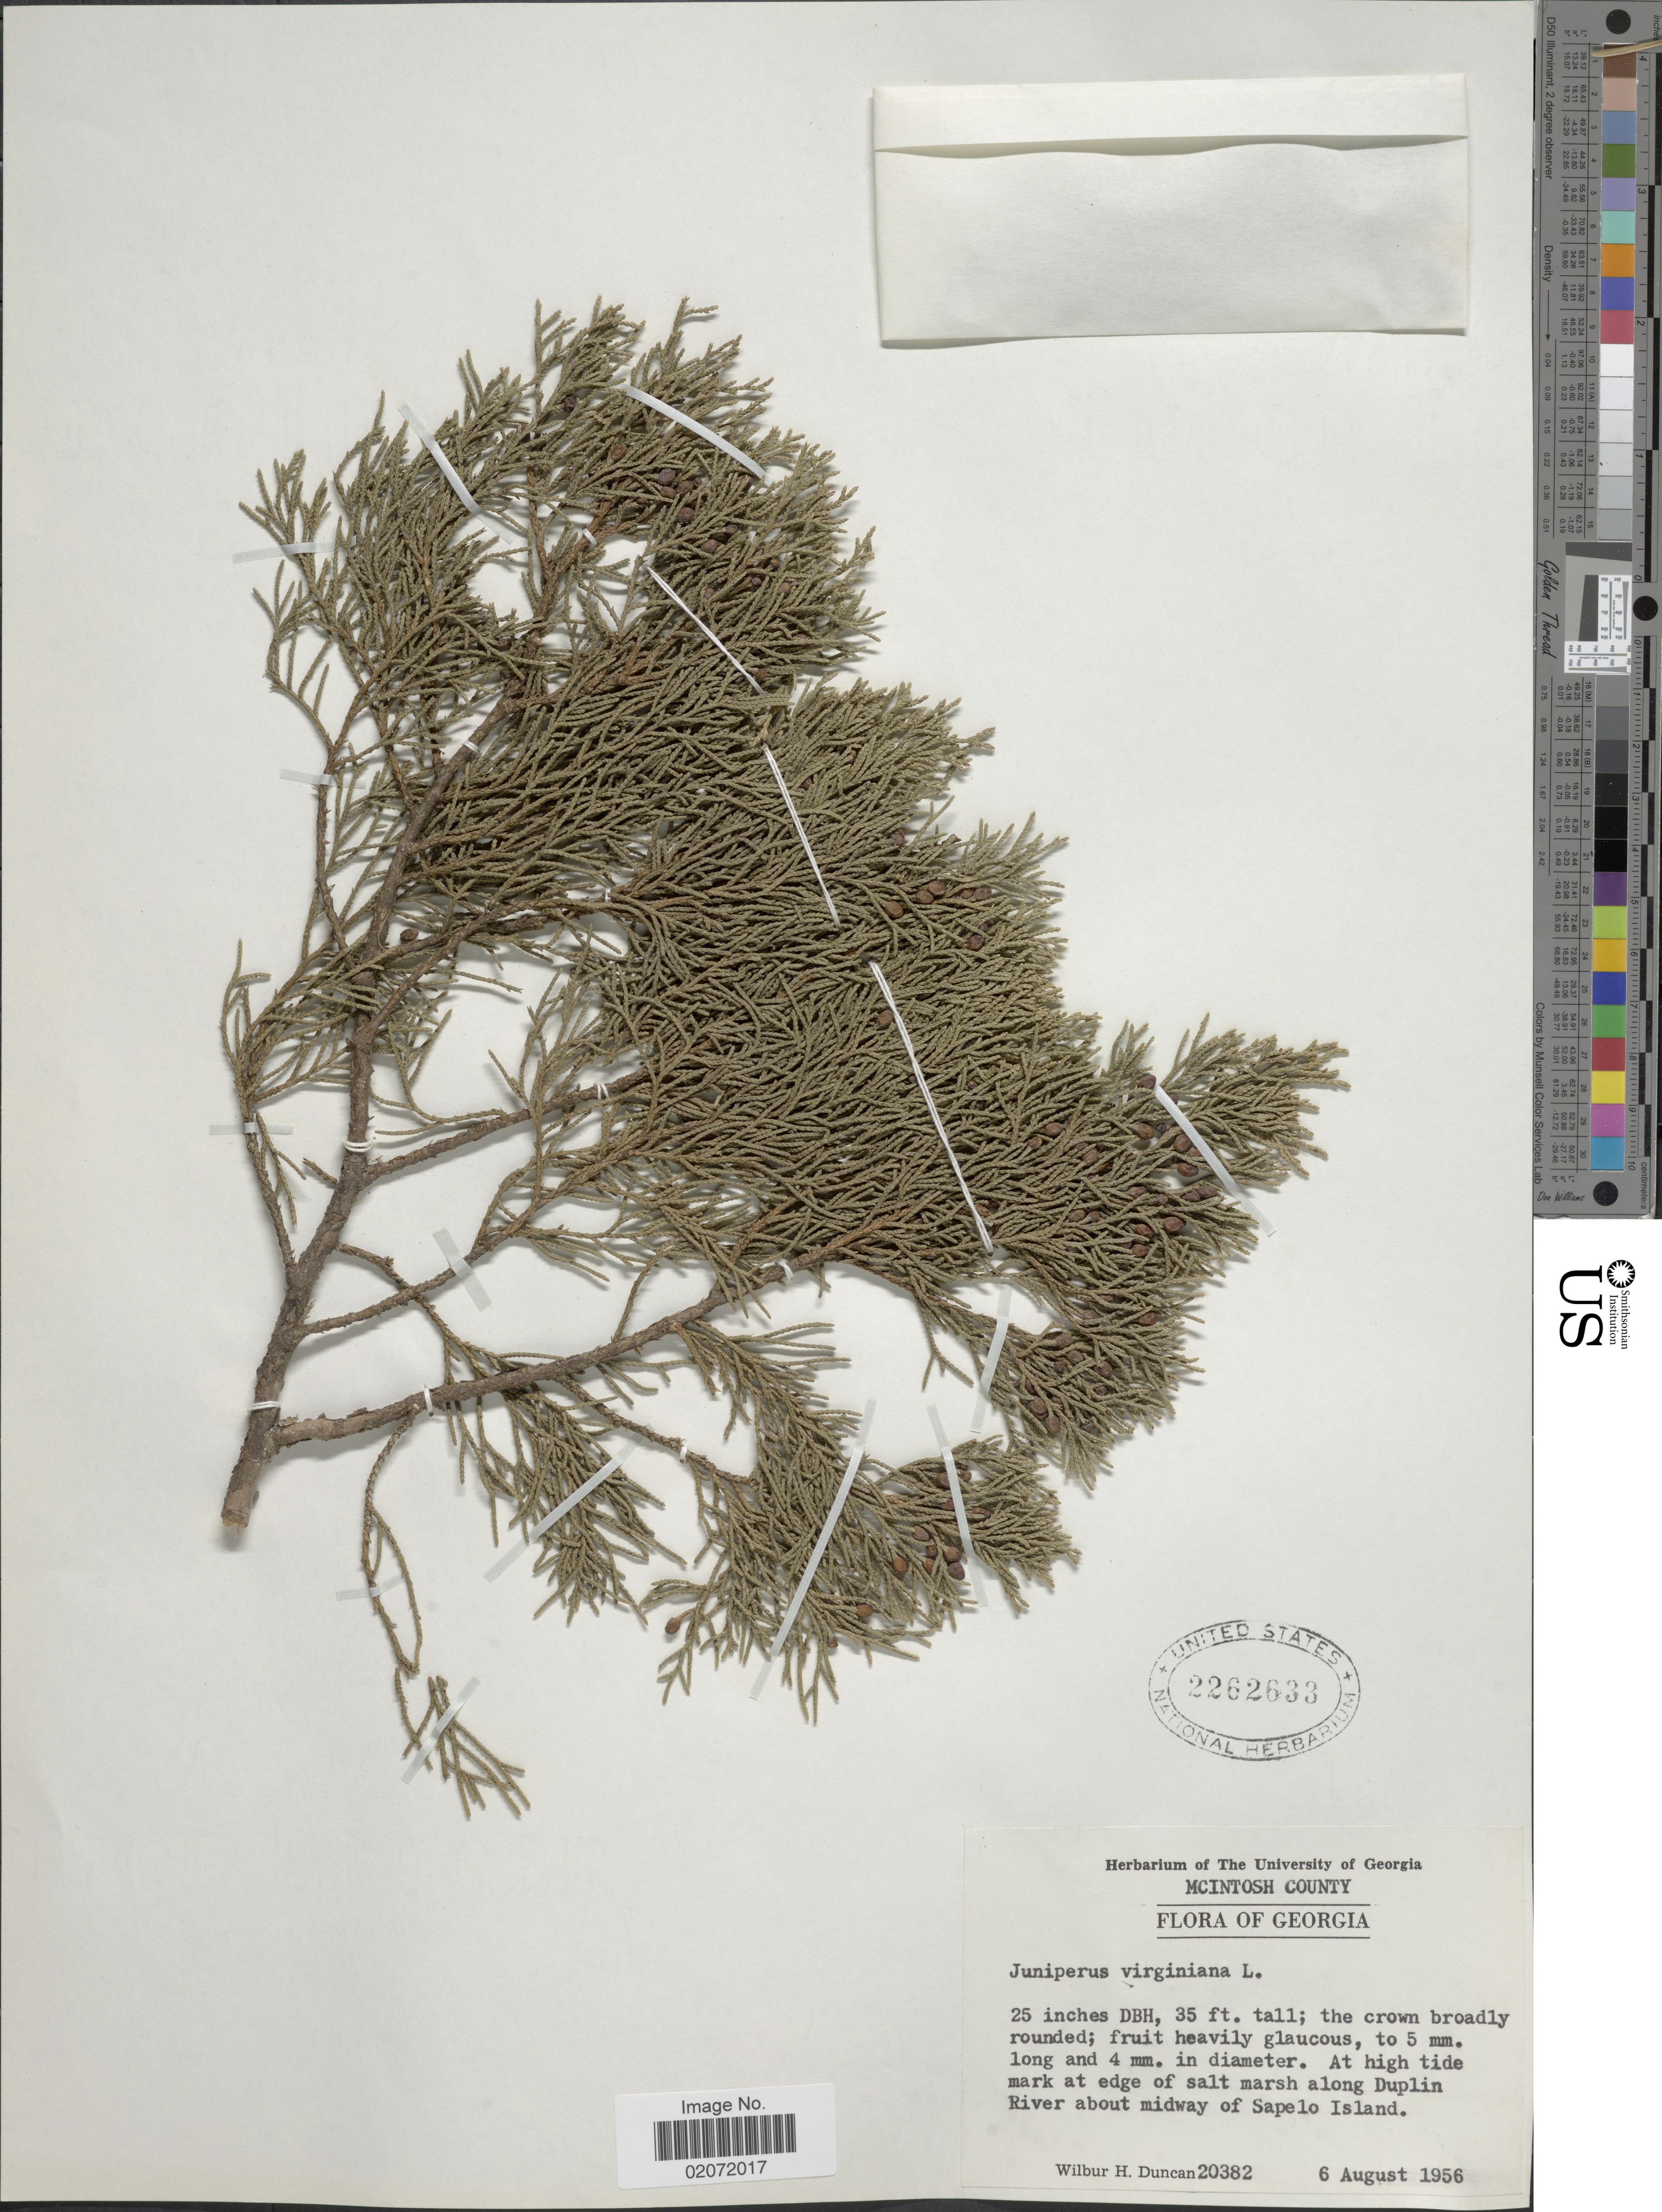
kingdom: Plantae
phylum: Tracheophyta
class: Pinopsida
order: Pinales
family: Cupressaceae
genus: Juniperus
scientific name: Juniperus virginiana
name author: L.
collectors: W. H. Duncan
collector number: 20382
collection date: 1956-08-06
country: United States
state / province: Georgia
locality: McIntosh County, along Duplin River about midway of Sapelo Island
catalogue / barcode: US 2262633